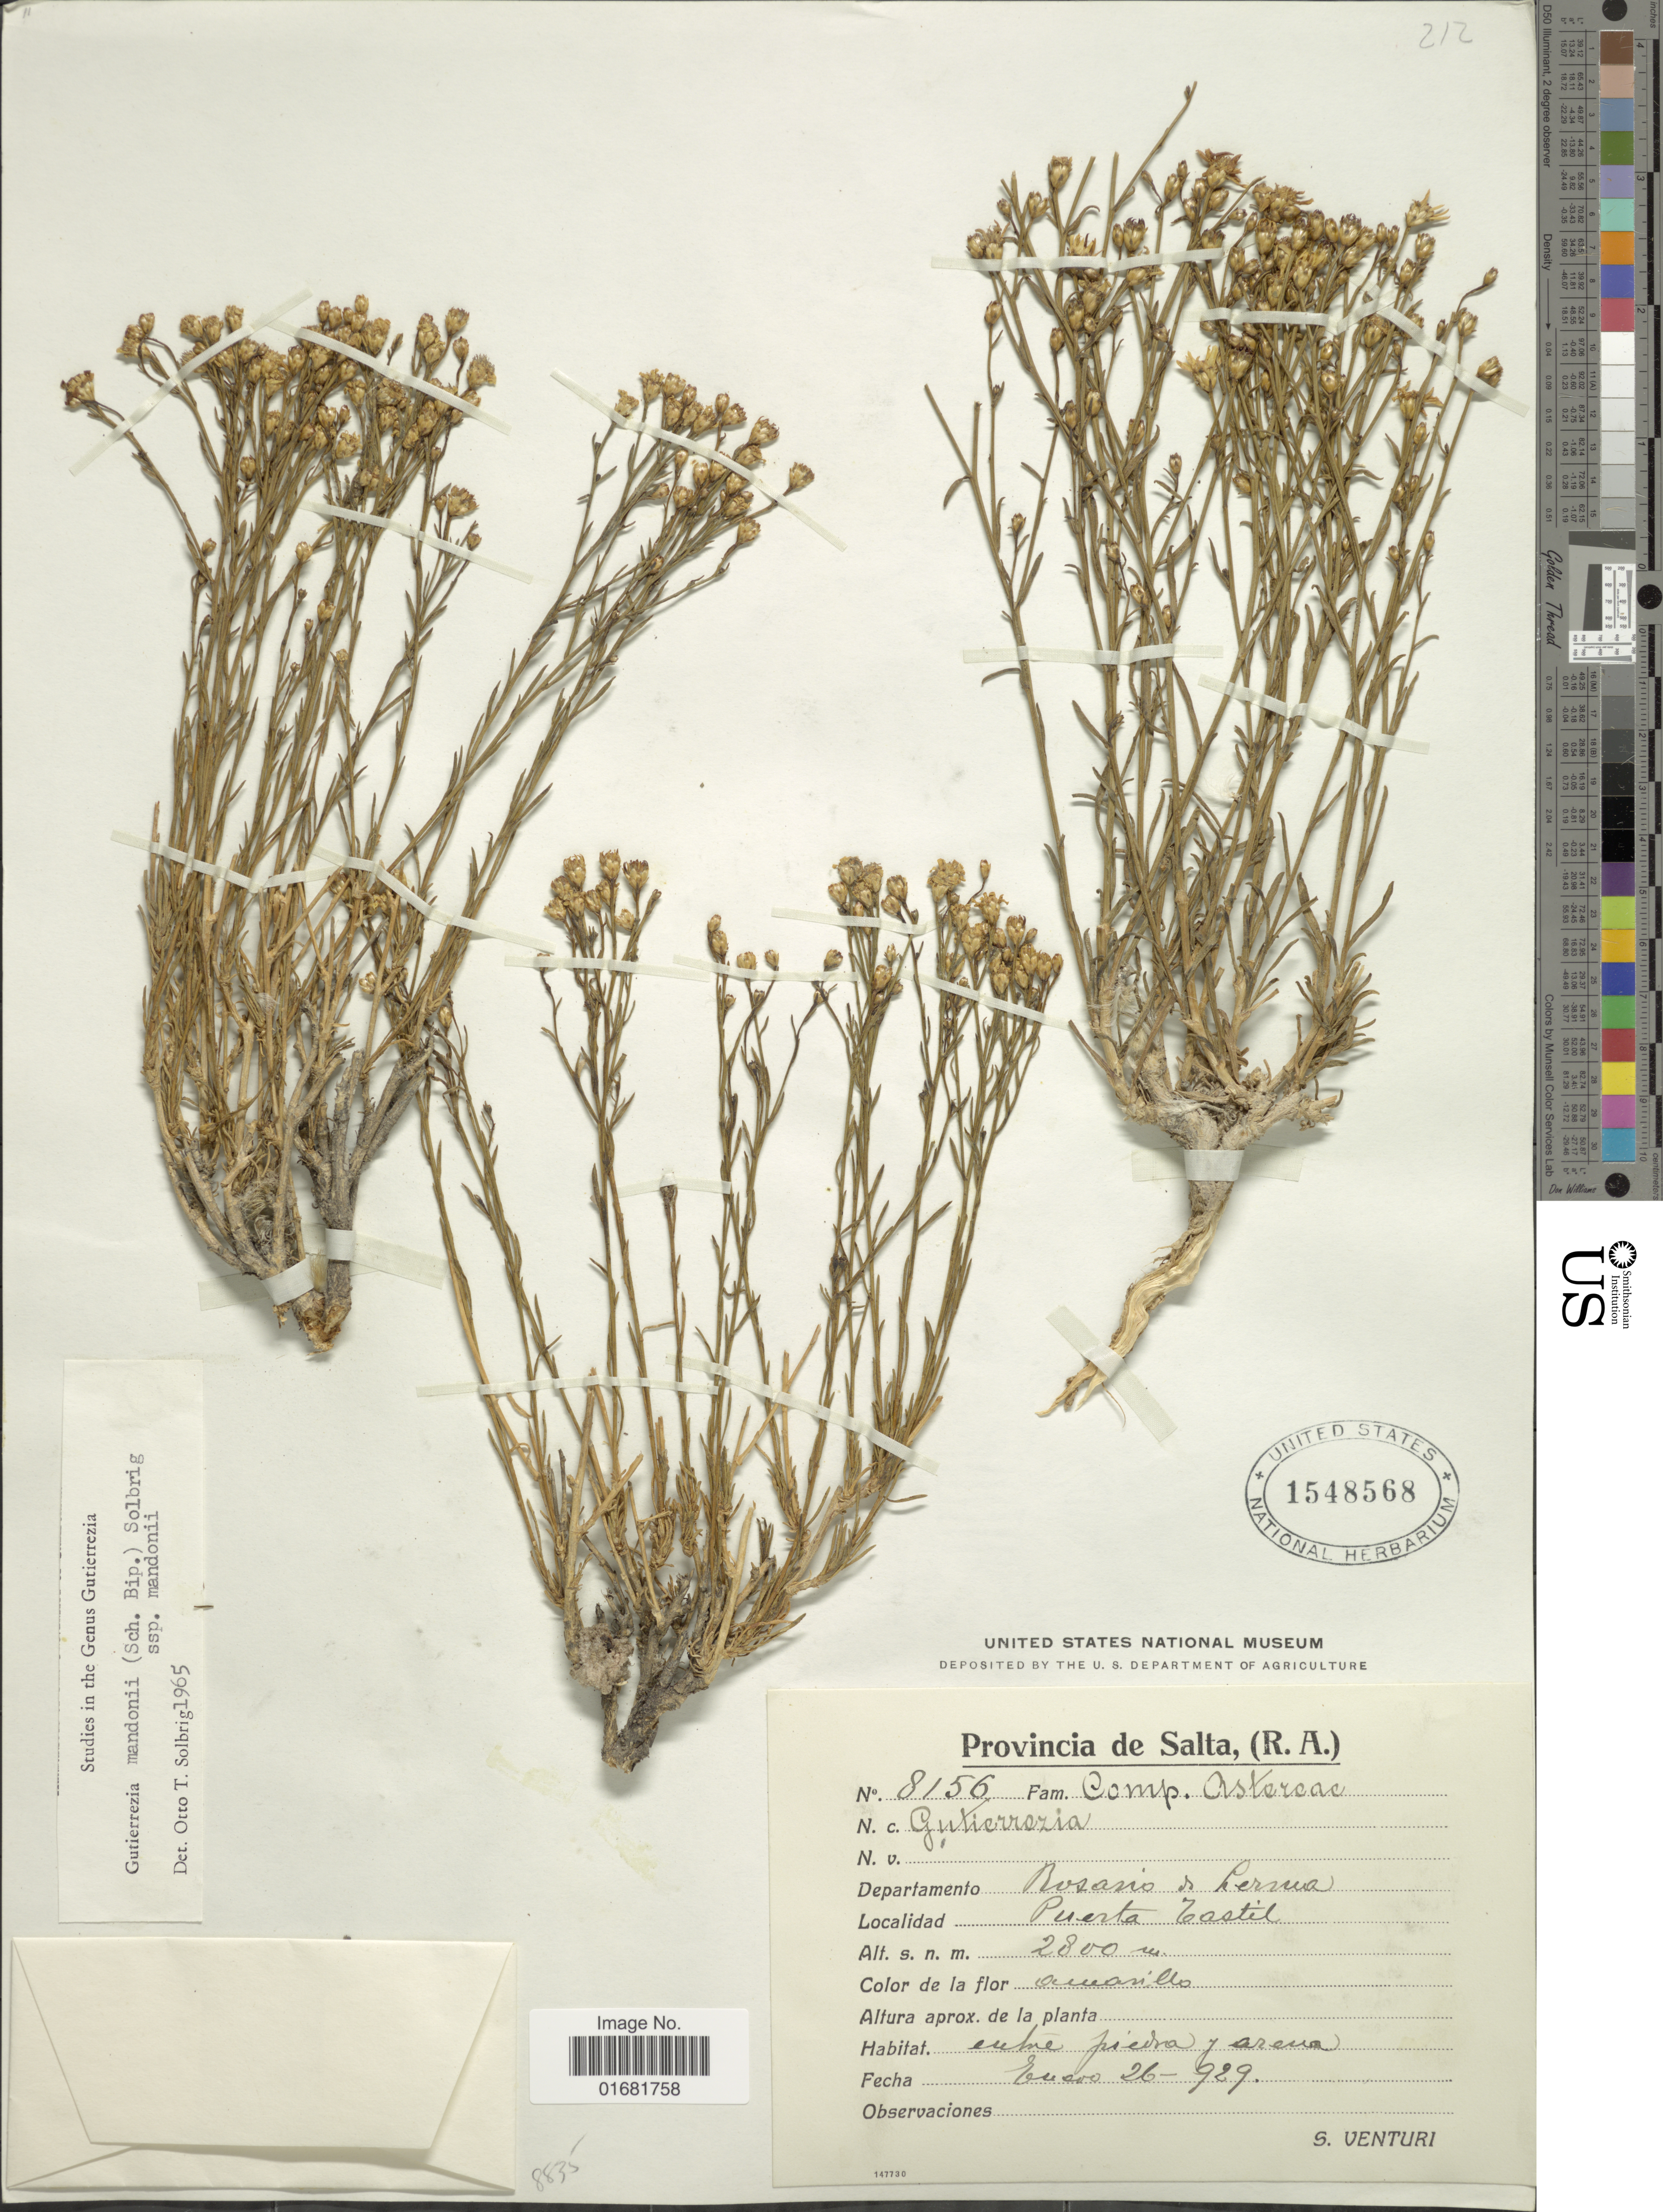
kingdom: Plantae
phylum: Tracheophyta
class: Magnoliopsida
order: Asterales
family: Asteraceae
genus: Gutierrezia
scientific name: Gutierrezia mandonii subsp. mandonii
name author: (Sch. Bip.) Solbrig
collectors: S. Venturi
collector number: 8156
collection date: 1929-01-26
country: Argentina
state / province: Salta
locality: Departamento Rosario de Lerua. Puerta Castil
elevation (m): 2800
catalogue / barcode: US 1548568